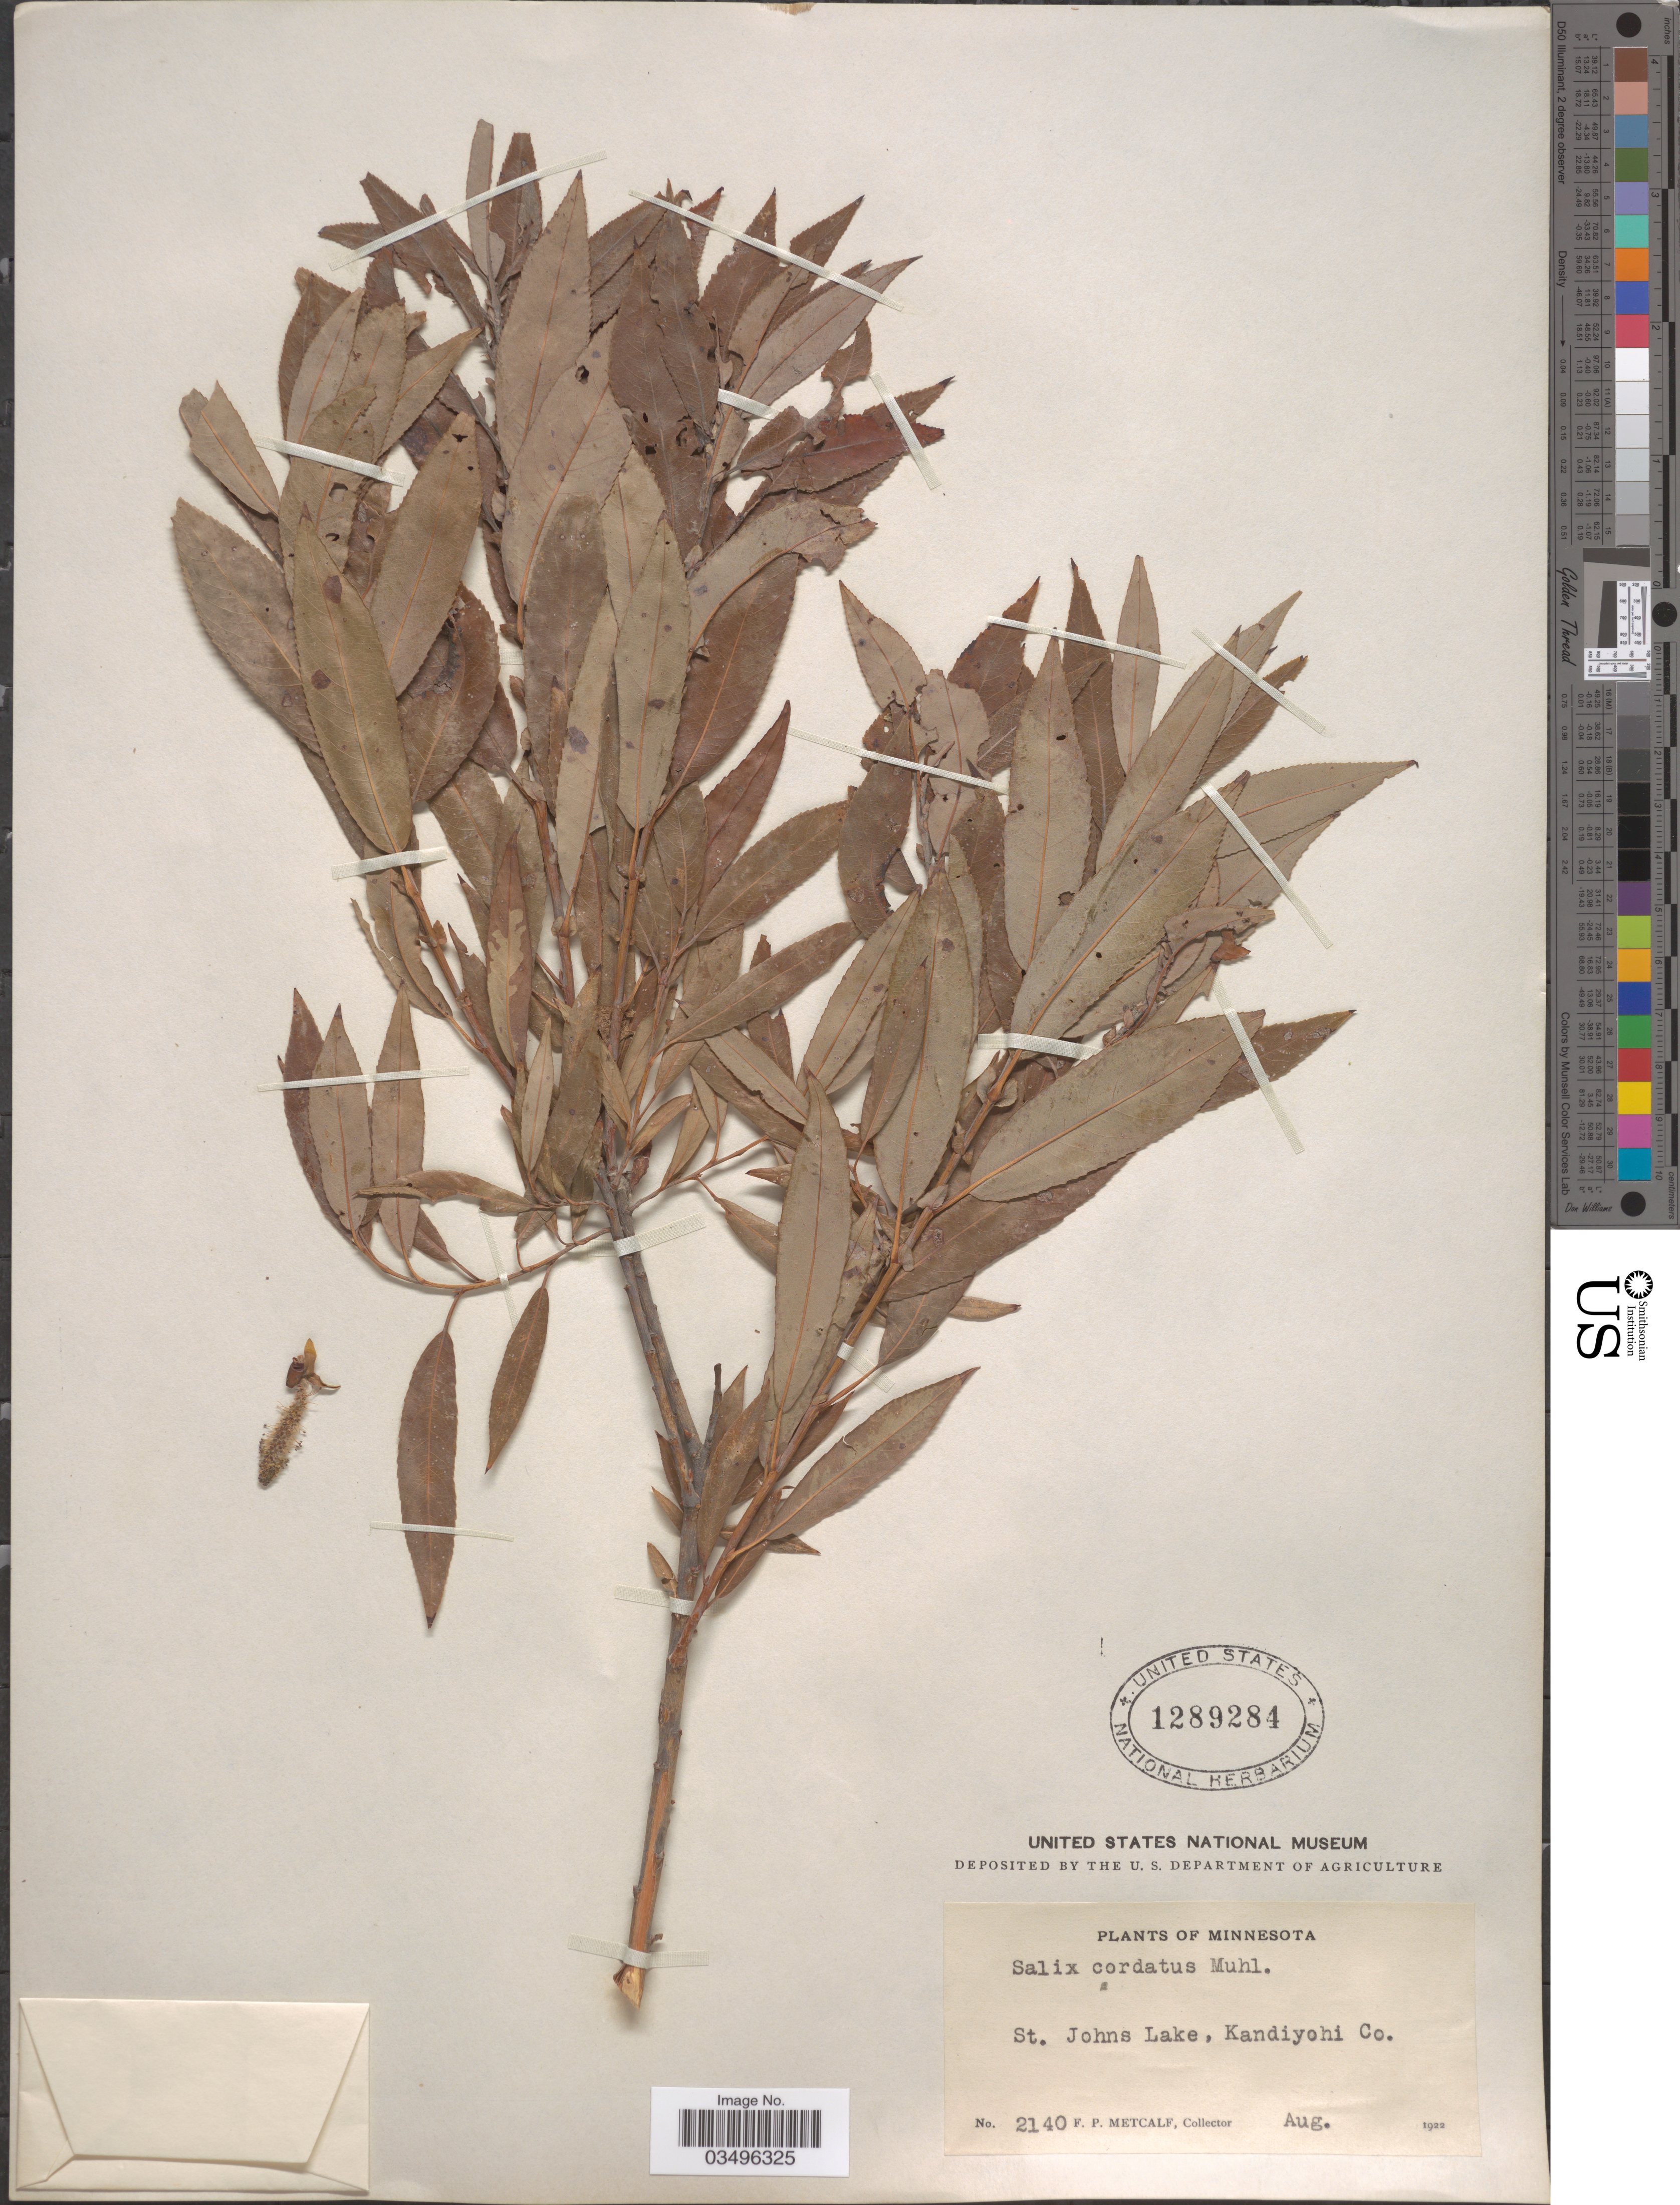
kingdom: Plantae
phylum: Tracheophyta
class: Magnoliopsida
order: Malpighiales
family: Salicaceae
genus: Salix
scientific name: Salix cordata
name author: Michx.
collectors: F. Metcalf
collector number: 2140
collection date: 1922-08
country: United States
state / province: Minnesota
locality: St. Johns Lake, Kandiyohi Co.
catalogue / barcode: US 1289284